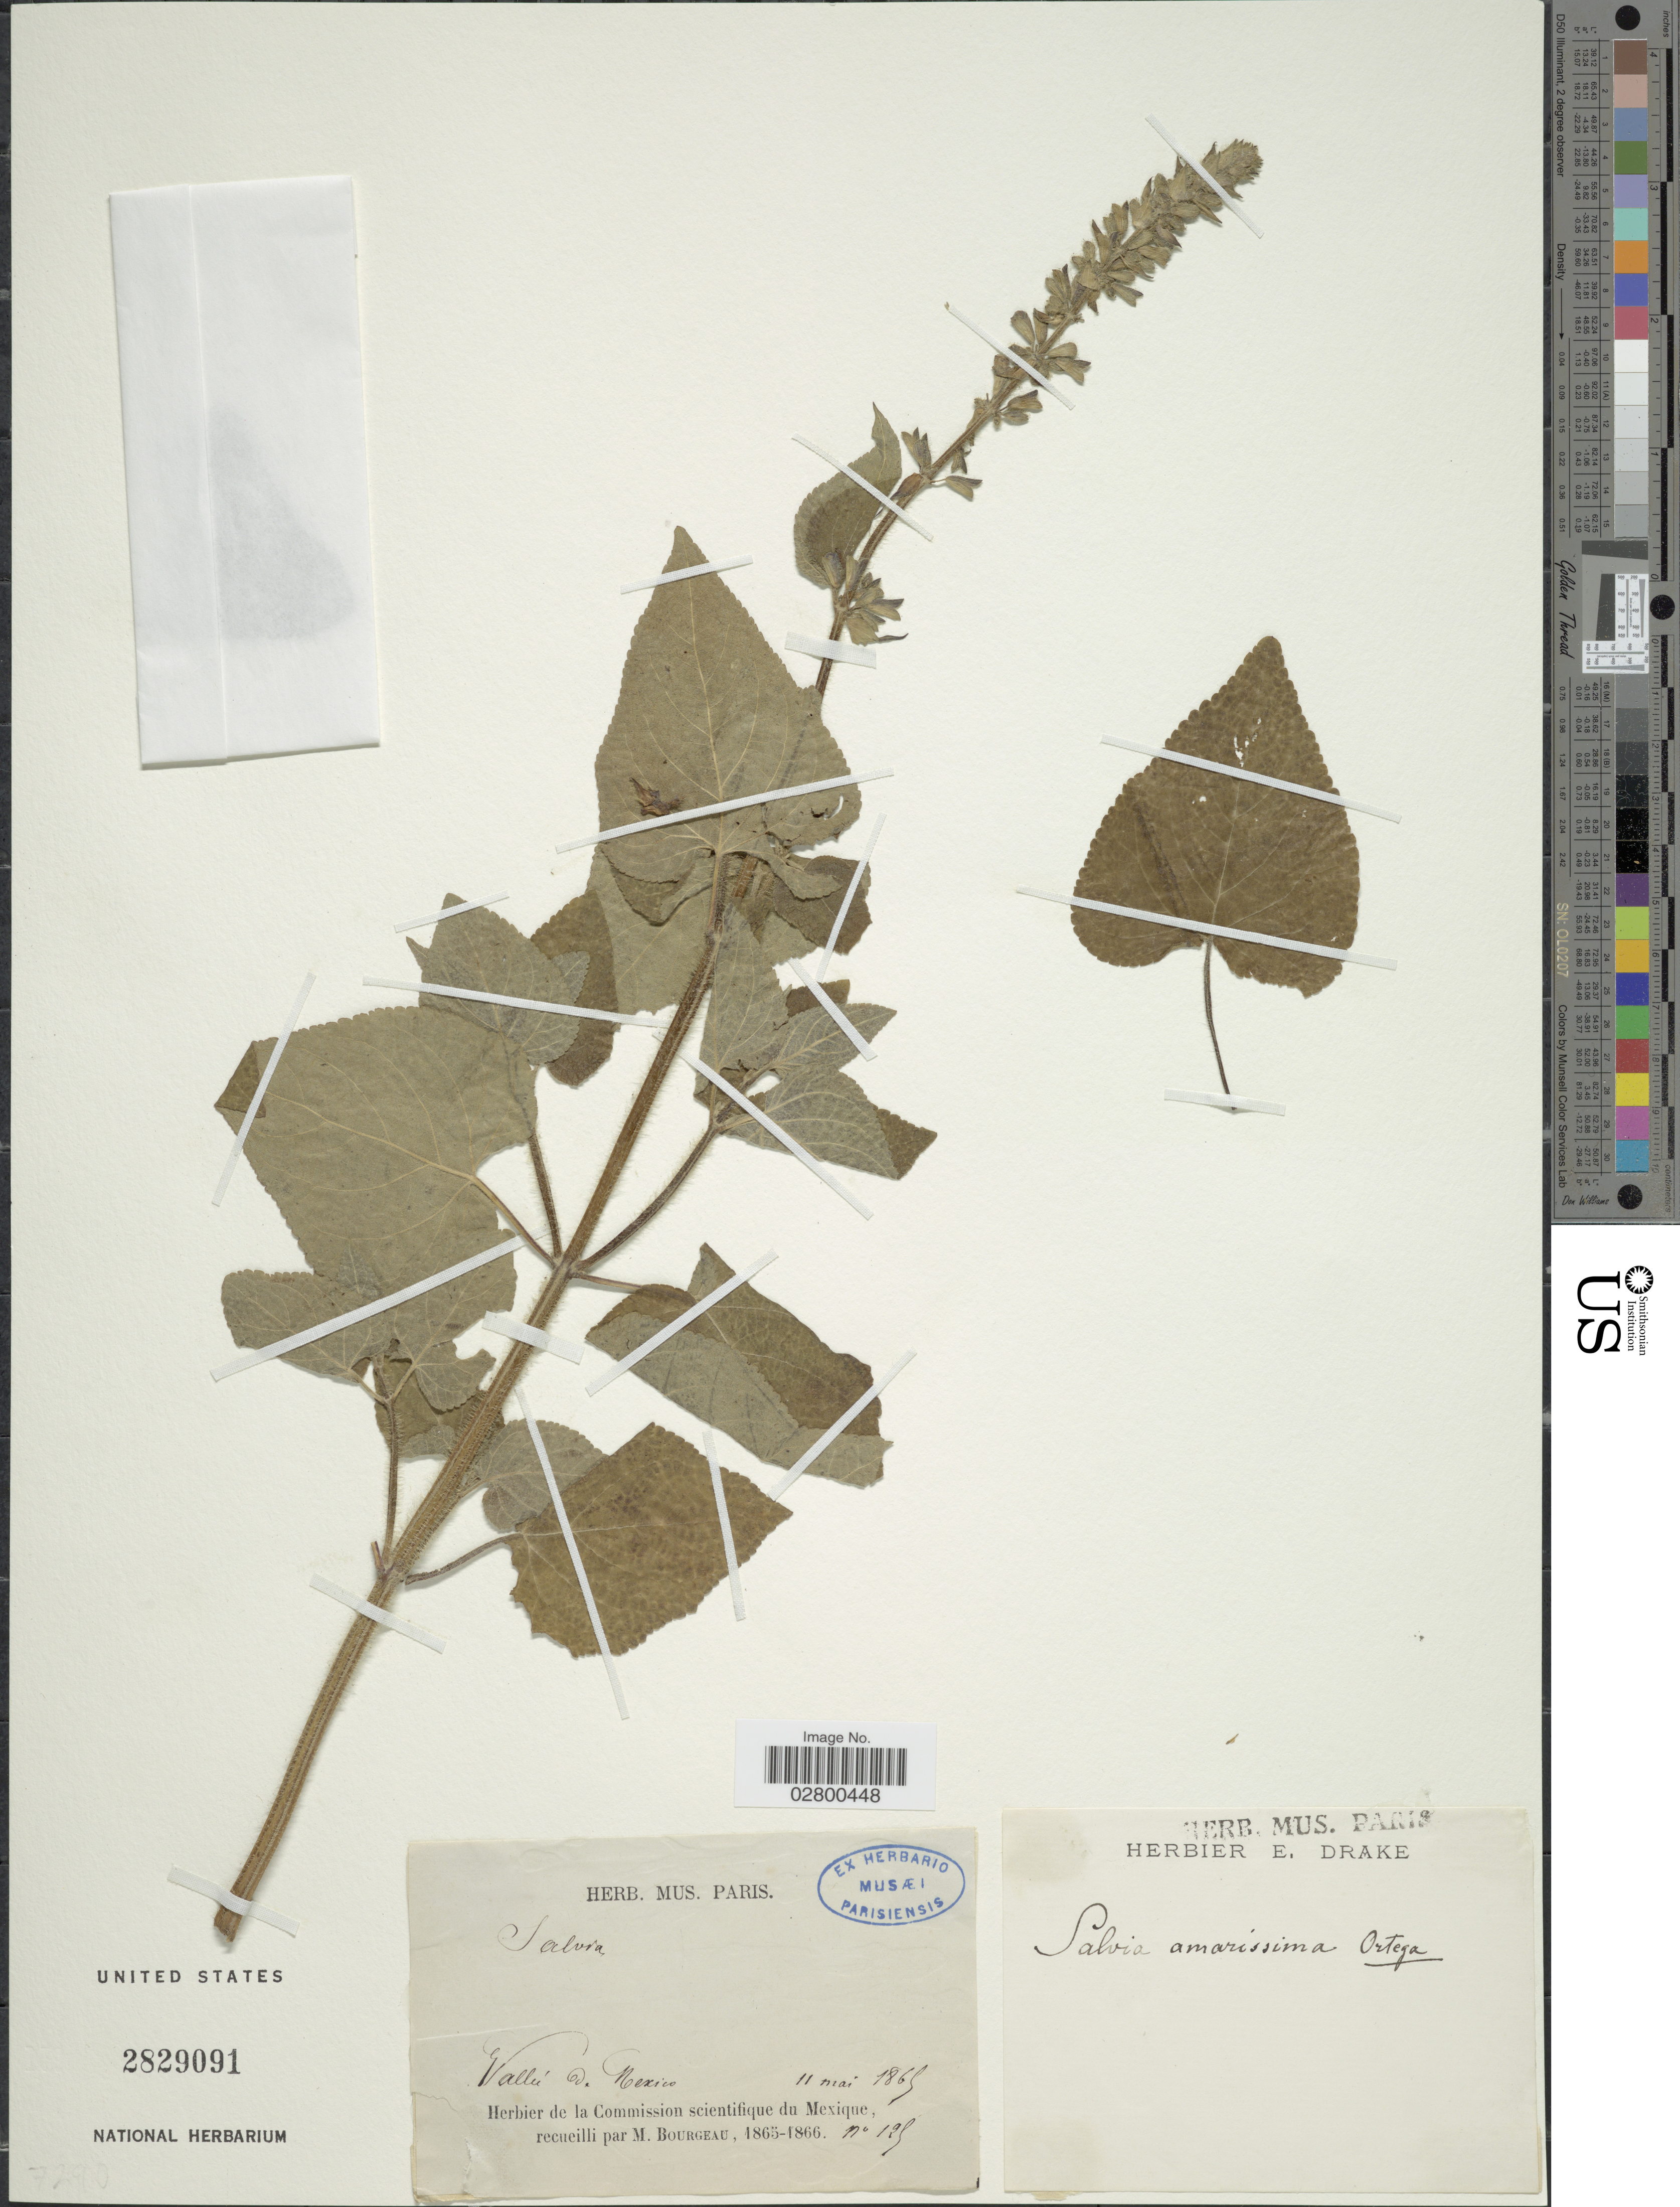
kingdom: Plantae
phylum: Tracheophyta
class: Magnoliopsida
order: Lamiales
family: Lamiaceae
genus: Salvia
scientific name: Salvia amarissima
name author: Orteg.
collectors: M. Bourgeau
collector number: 125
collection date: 1865-05-11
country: Mexico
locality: Vallée de Mexico.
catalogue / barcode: US 2829091